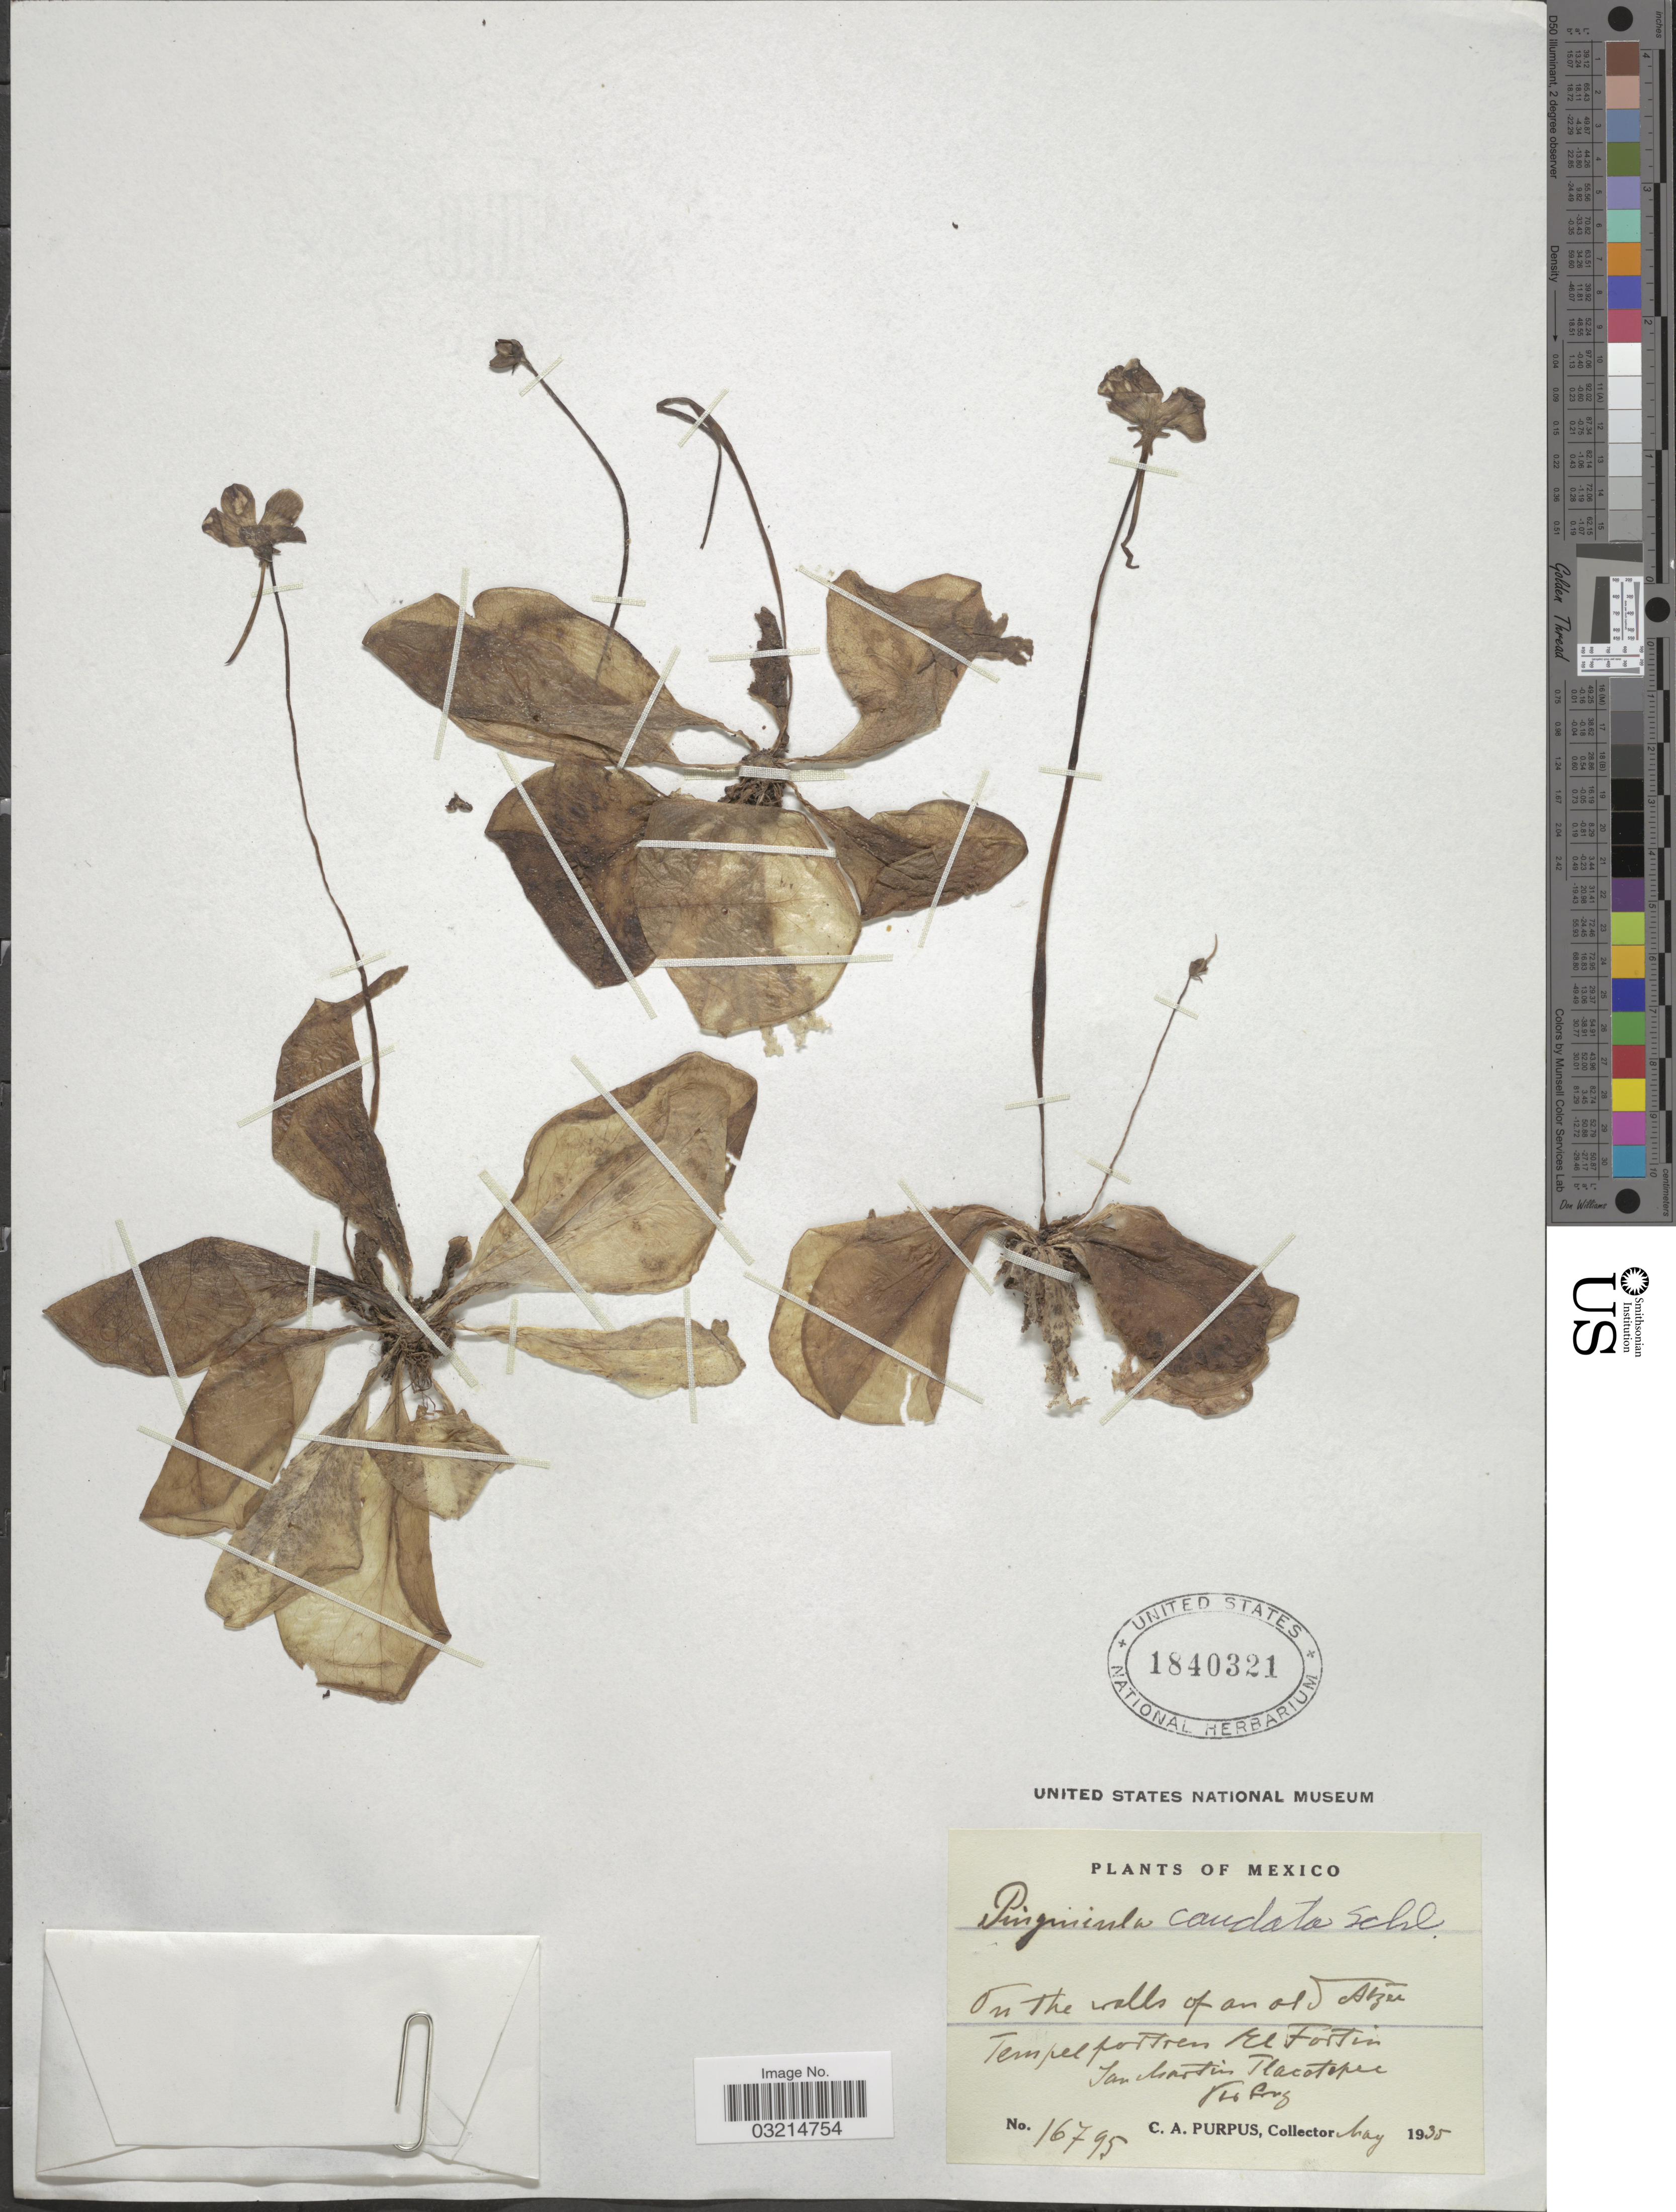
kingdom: Plantae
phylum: Tracheophyta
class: Magnoliopsida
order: Lamiales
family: Lentibulariaceae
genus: Pinguicula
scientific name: Pinguicula caudata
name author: Schltdl.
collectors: C. A. Purpus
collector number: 16795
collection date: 1935-05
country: Mexico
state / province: Veracruz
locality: Tempel fortress, El Fortin. San Martin, Tlacotepec, Veracruz.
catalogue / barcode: US 1840321